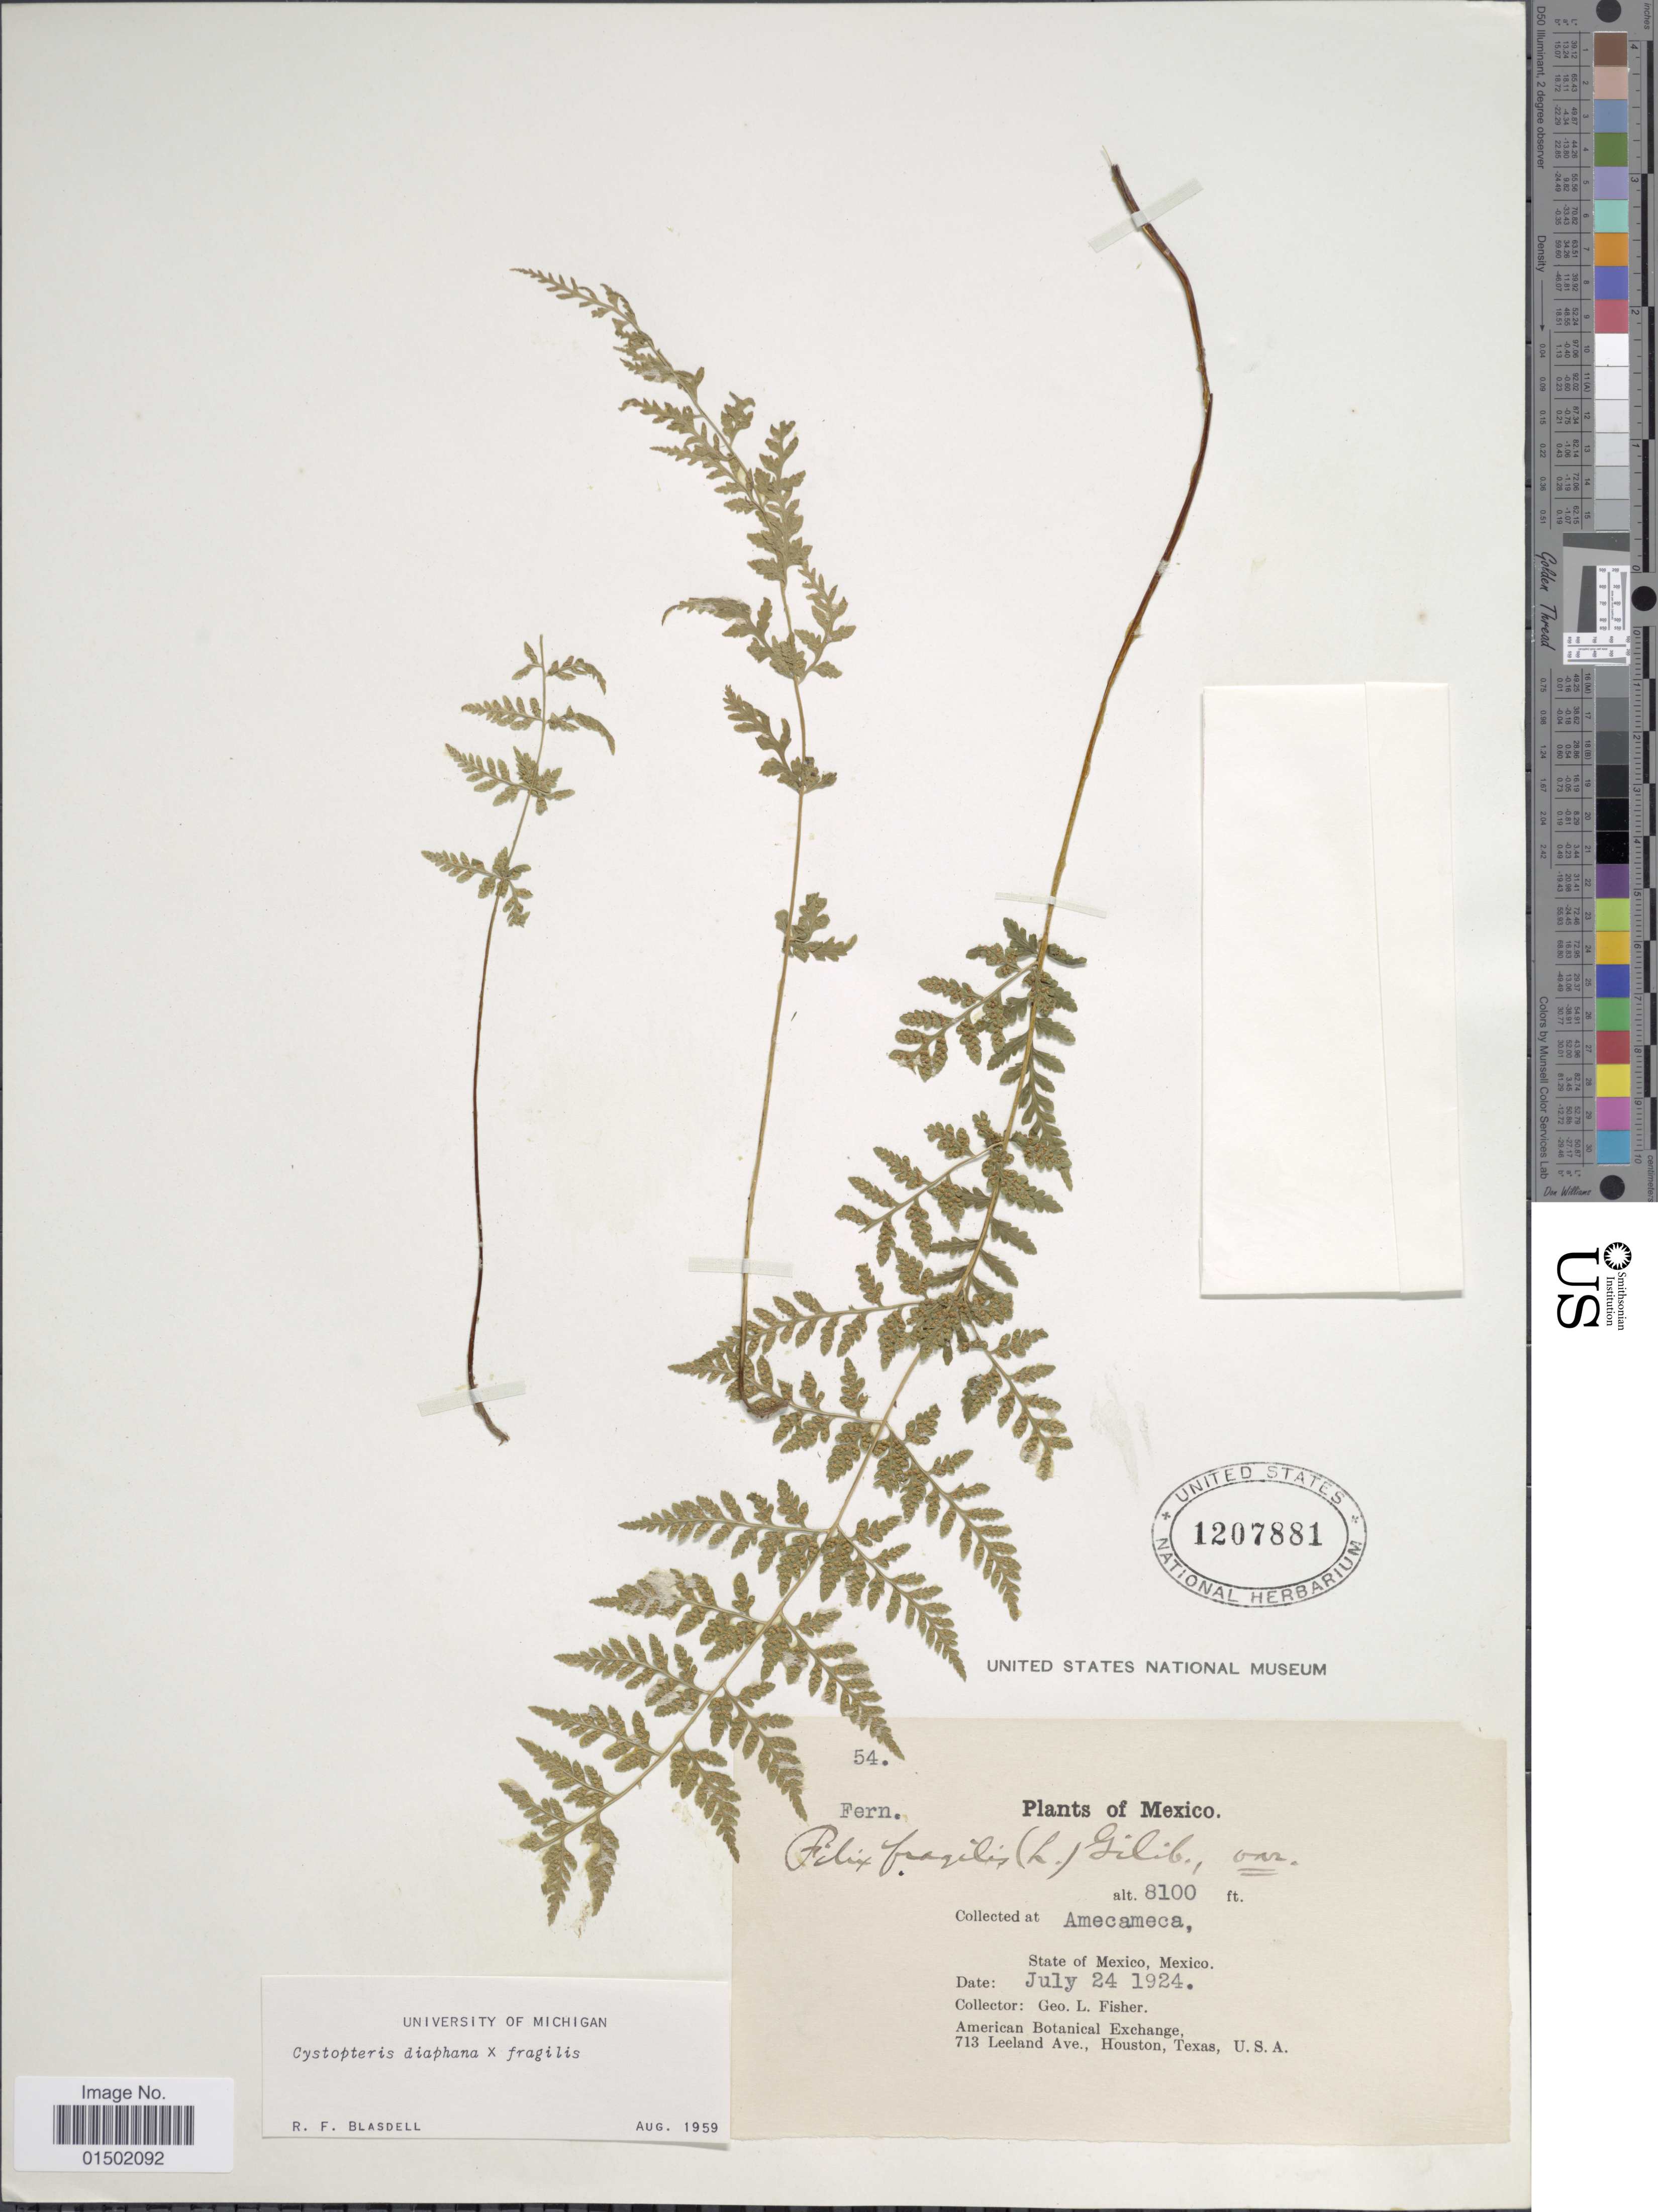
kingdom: Plantae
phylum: Tracheophyta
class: Polypodiopsida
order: Polypodiales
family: Cystopteridaceae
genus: Cystopteris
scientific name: Cystopteris diaphana x C. fragilis (L.) Bernh.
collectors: G. H. Fisher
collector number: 54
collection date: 1924-07-24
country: Mexico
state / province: México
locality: Amecameca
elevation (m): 2469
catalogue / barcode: US 1207881